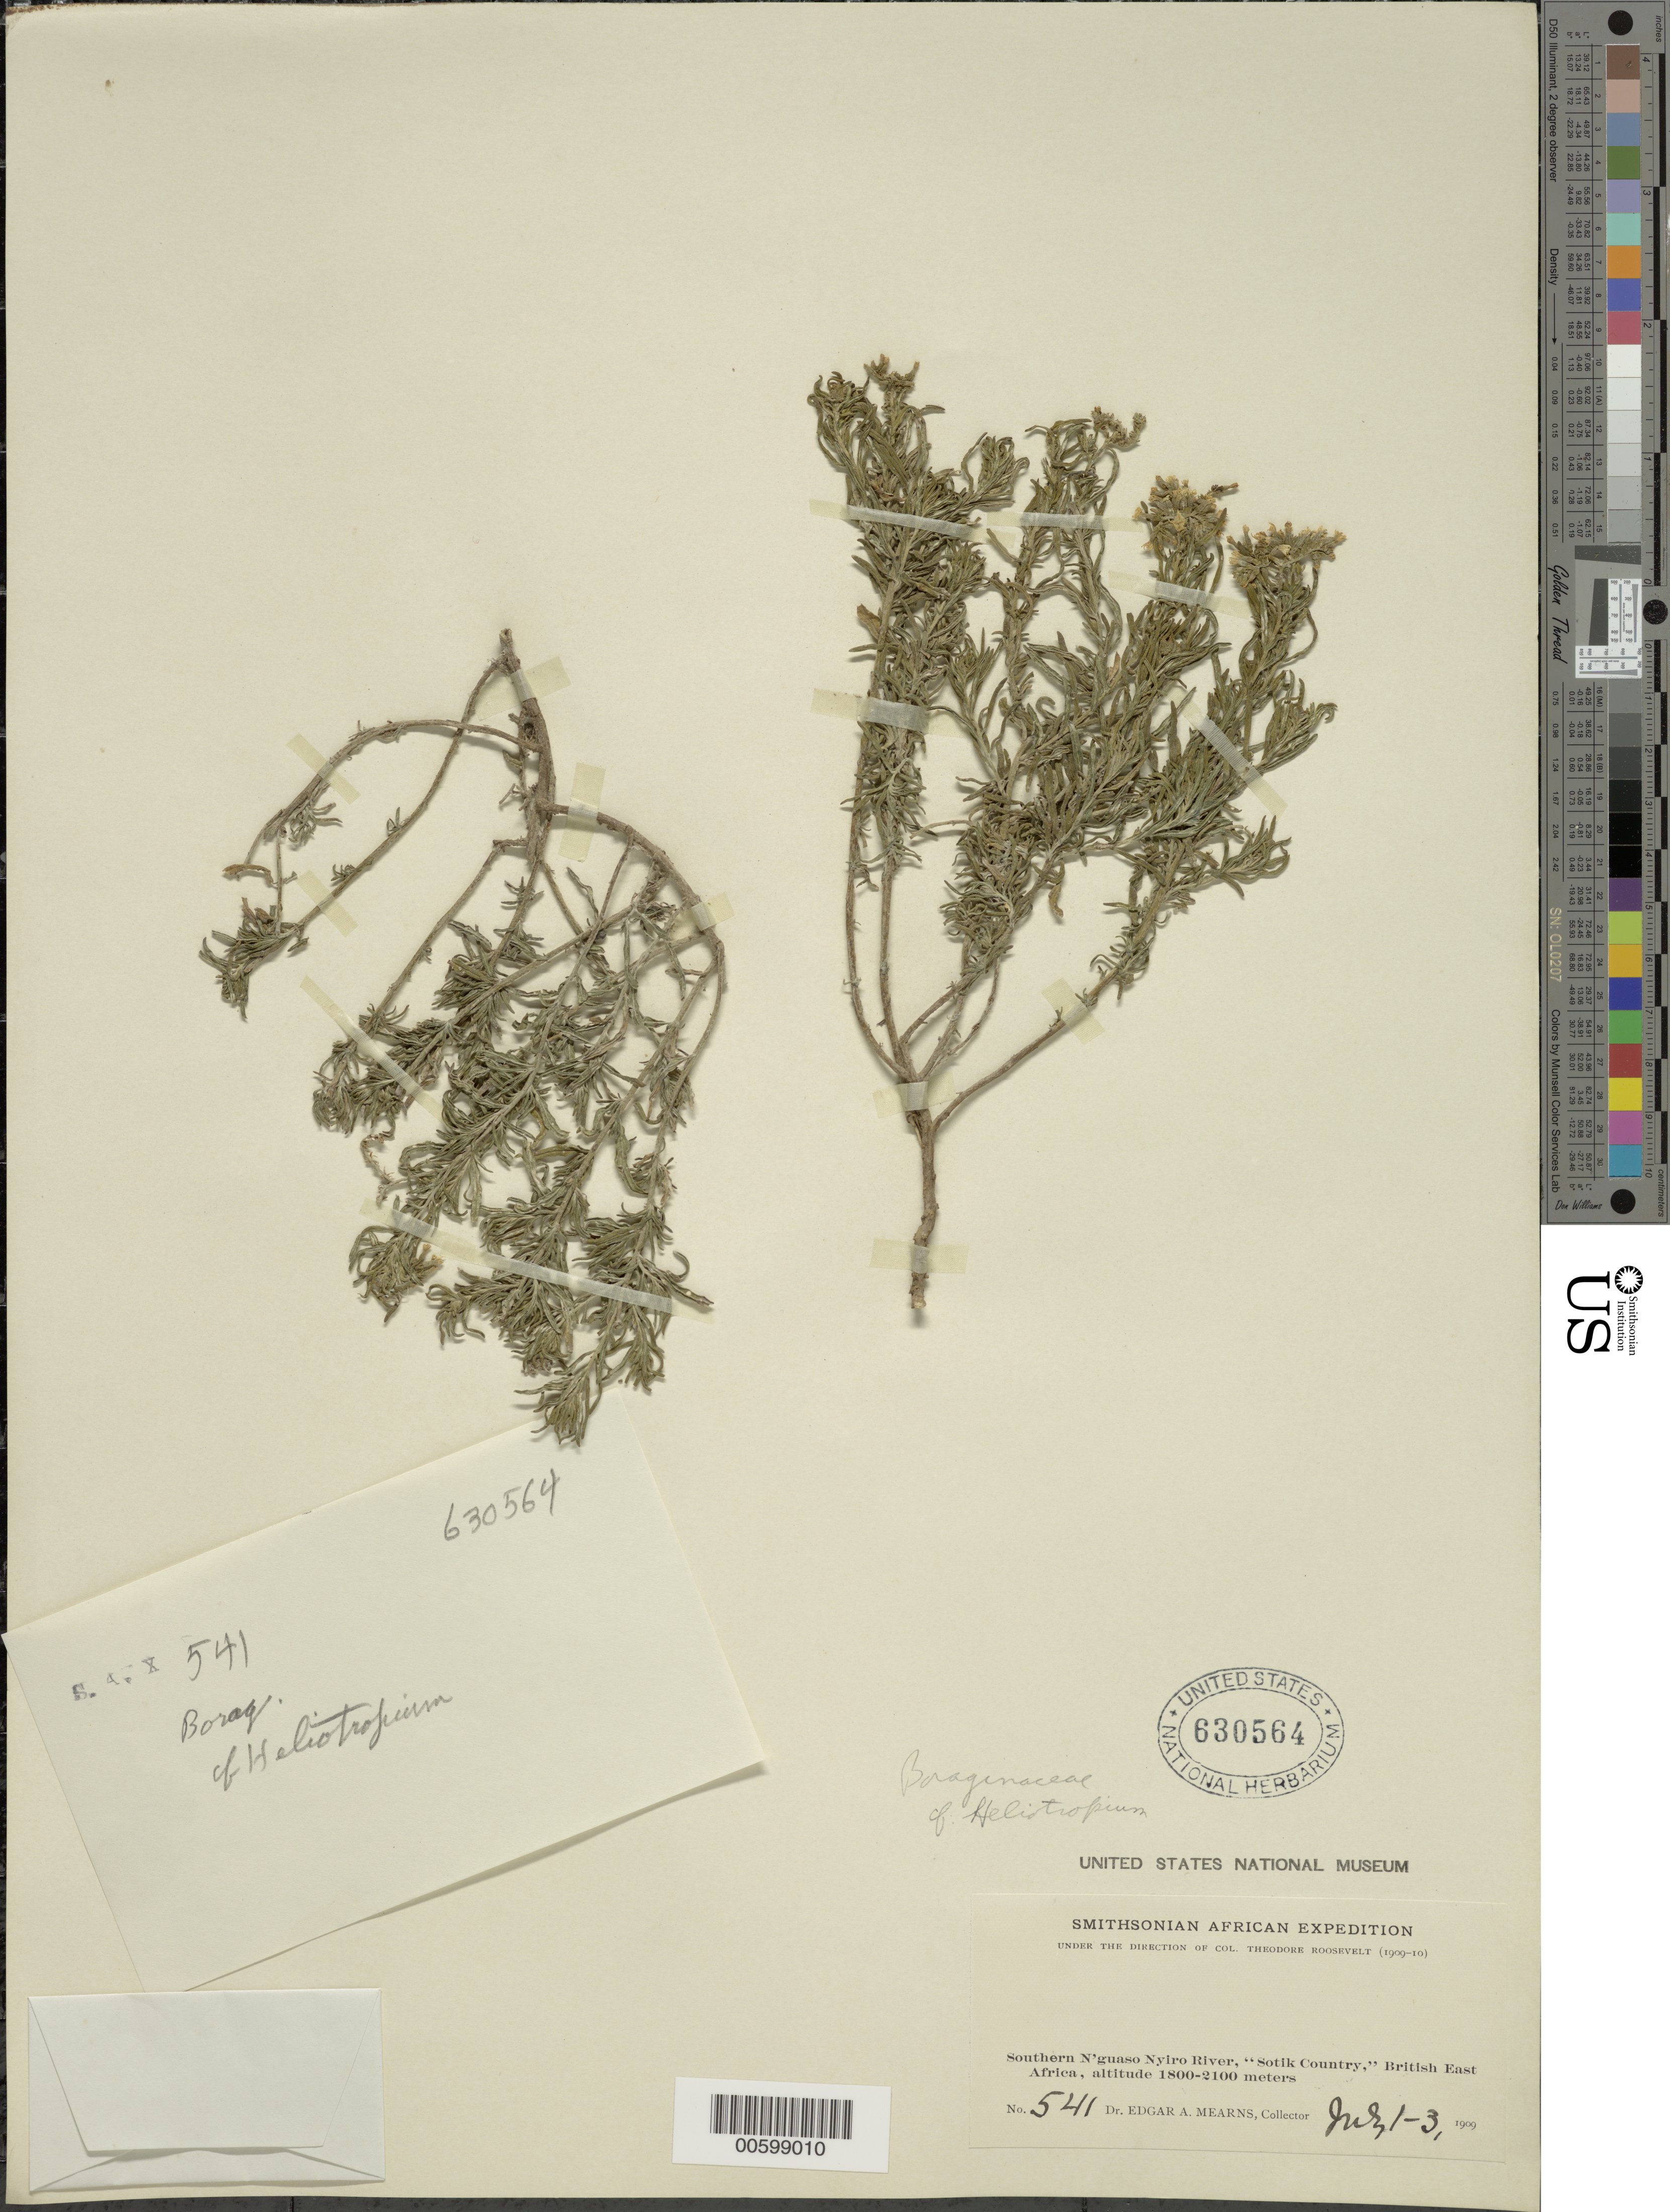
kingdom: Plantae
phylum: Tracheophyta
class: Magnoliopsida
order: Boraginales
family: Heliotropiaceae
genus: Heliotropium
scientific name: Heliotropium sp.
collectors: E. A. Mearns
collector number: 541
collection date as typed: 01 Jul 1909 to 03 Jul 1909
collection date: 1909-07-01/1909-07-03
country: Kenya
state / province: Bomet / Narok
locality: Southern N'guaso Nyiro river " Sotik Country"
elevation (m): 1800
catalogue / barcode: US 630564